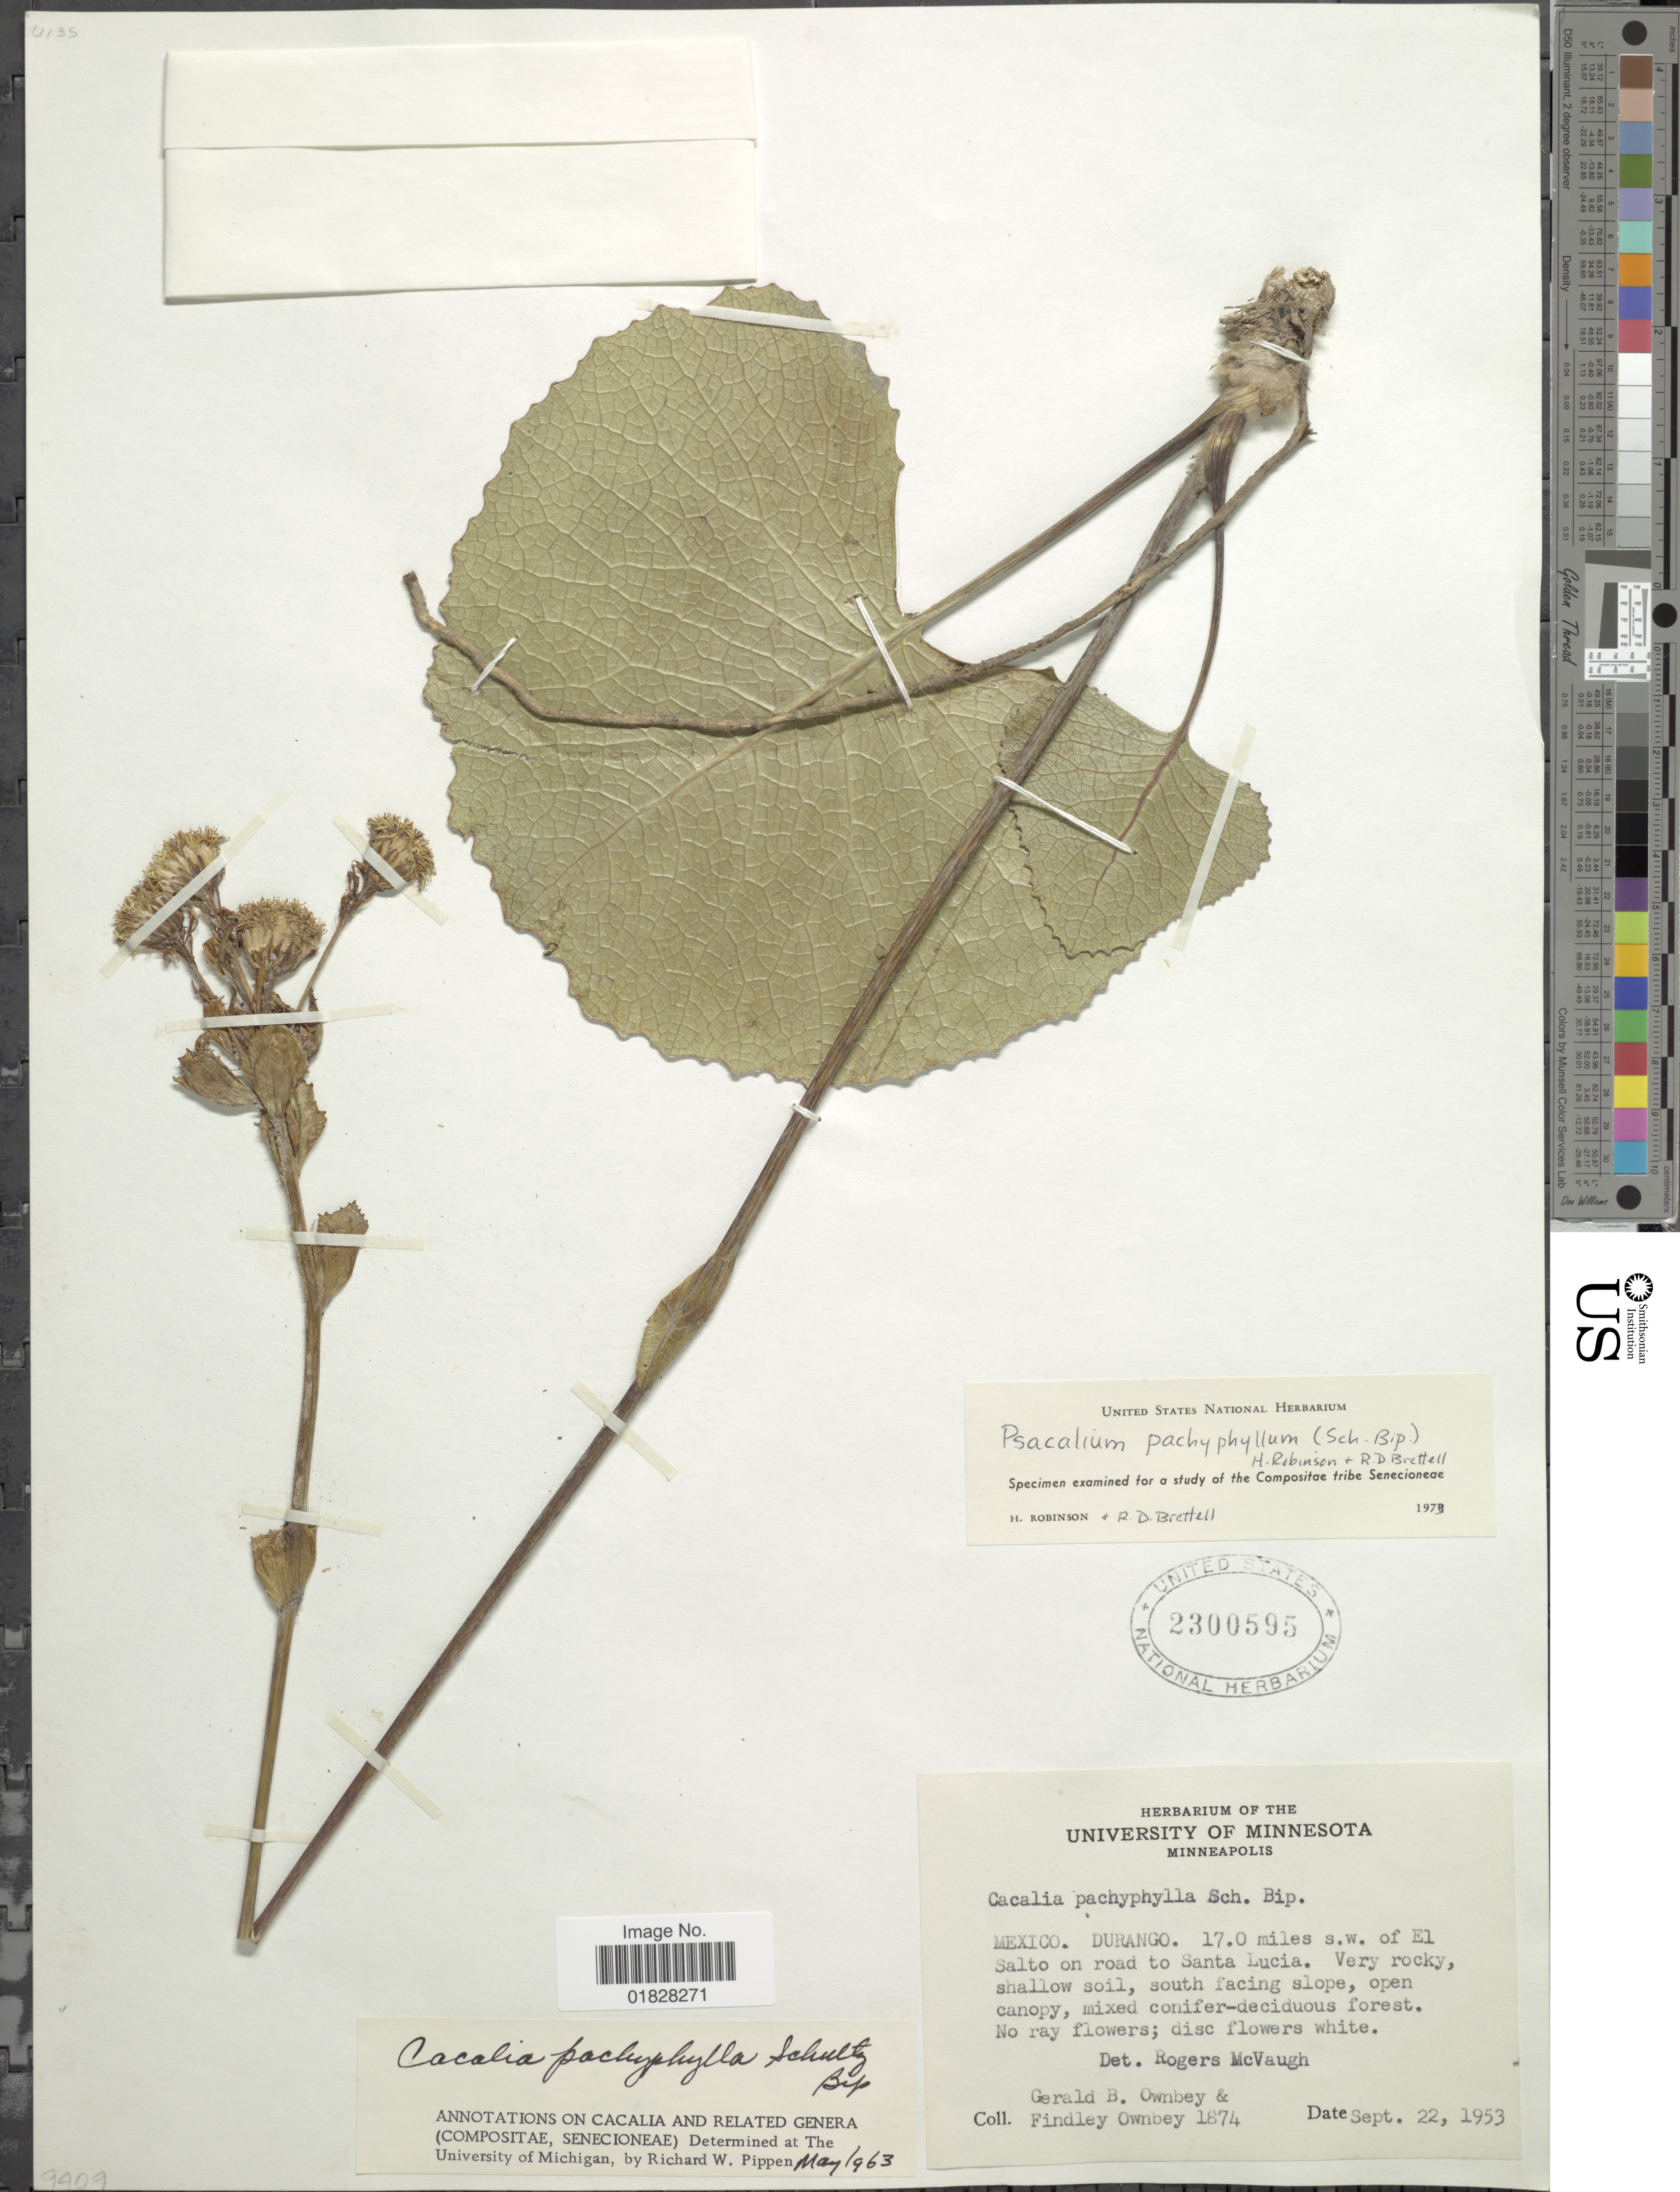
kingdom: Plantae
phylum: Tracheophyta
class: Magnoliopsida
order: Asterales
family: Asteraceae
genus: Psacalium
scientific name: Psacalium pachyphyllum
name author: (Sch. Bip.) H. Rob. & Brettell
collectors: G. B. Ownbey & F. Ownbey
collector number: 1874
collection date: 1953-09-22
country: Mexico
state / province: Durango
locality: Mexico. Durango.17.0 miles s.w. of El Salto on road to Santa Lucia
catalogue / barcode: US 2300595